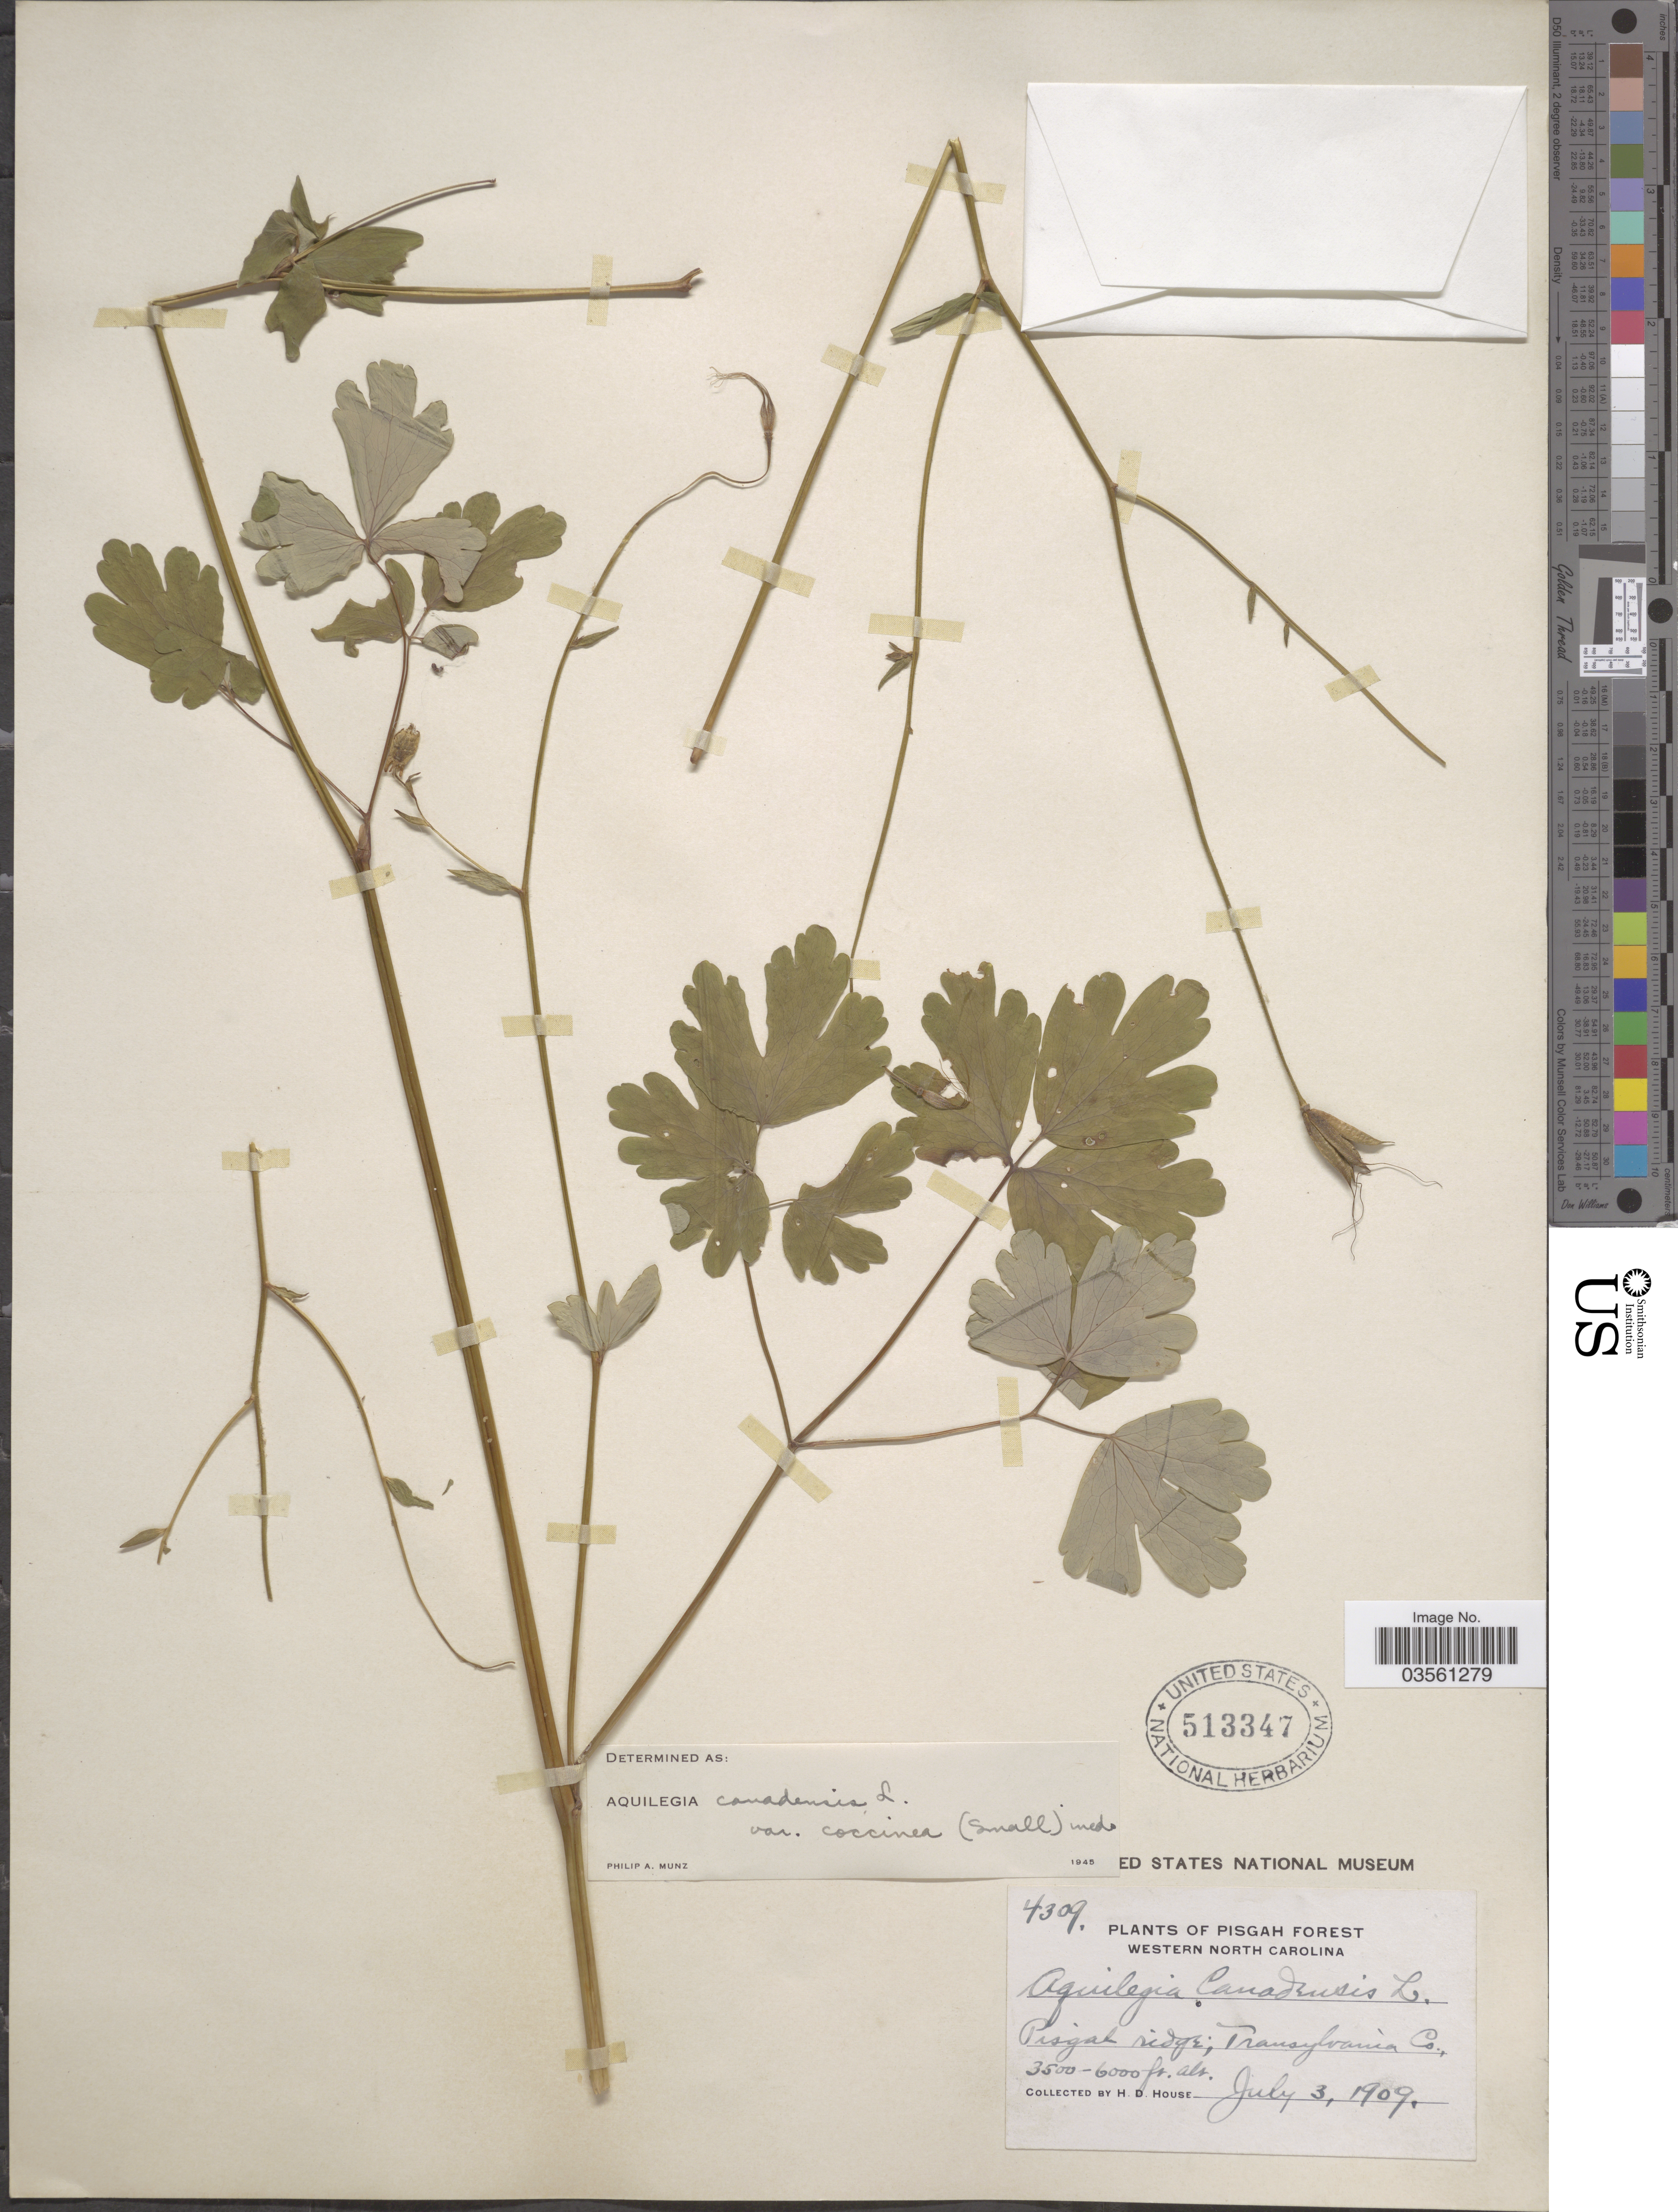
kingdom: Plantae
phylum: Tracheophyta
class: Magnoliopsida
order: Ranunculales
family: Ranunculaceae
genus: Aquilegia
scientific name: Aquilegia canadensis var. coccinea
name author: (Small) Munz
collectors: H. D. House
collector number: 4309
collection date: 1909-07-03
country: United States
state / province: North Carolina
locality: Pisgah Forest. Western North Carolina. Pisgah ridge; Transylvania Co.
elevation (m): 1067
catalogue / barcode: US 513347